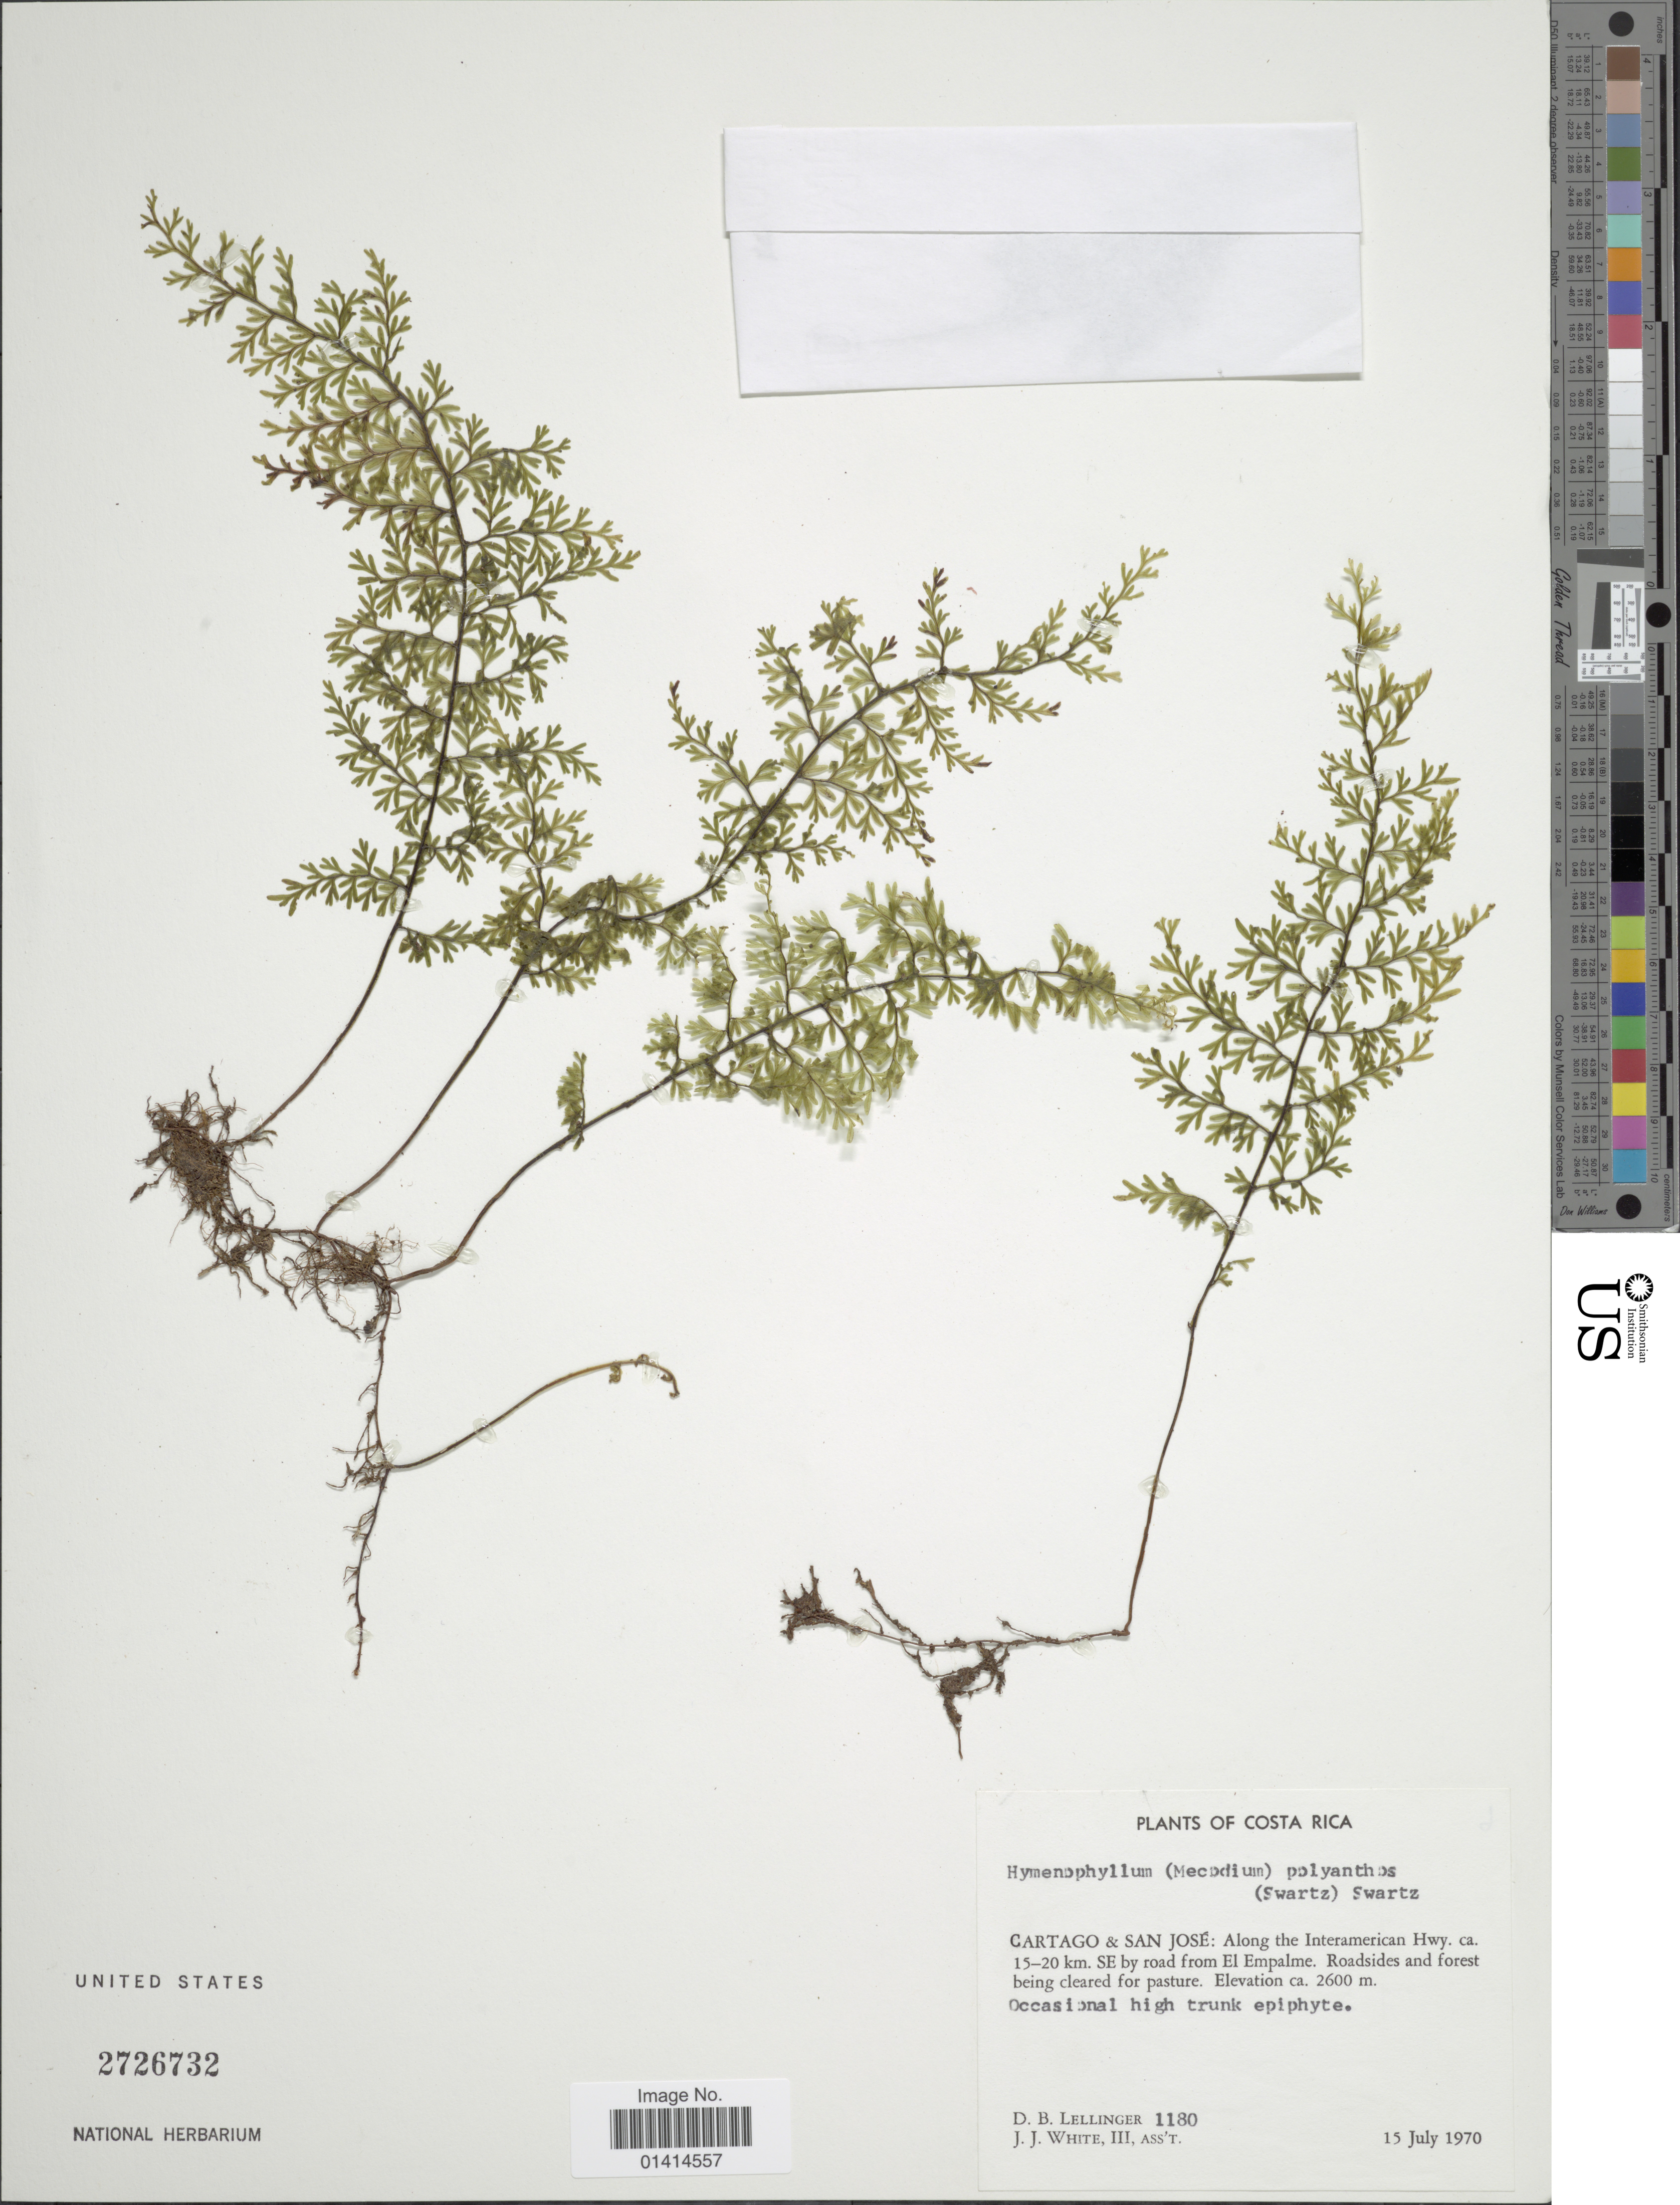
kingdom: Plantae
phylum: Tracheophyta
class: Polypodiopsida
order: Hymenophyllales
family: Hymenophyllaceae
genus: Hymenophyllum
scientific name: Hymenophyllum polyanthos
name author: (Sw.) Sw.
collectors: D. B. Lellinger & J. J. White III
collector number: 1180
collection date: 1970-07-15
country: Costa Rica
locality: Cartago & San Jose: along the Interamerican Hwy ca. 15-20 km SE by road from El Empalme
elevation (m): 2600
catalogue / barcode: US 2726732